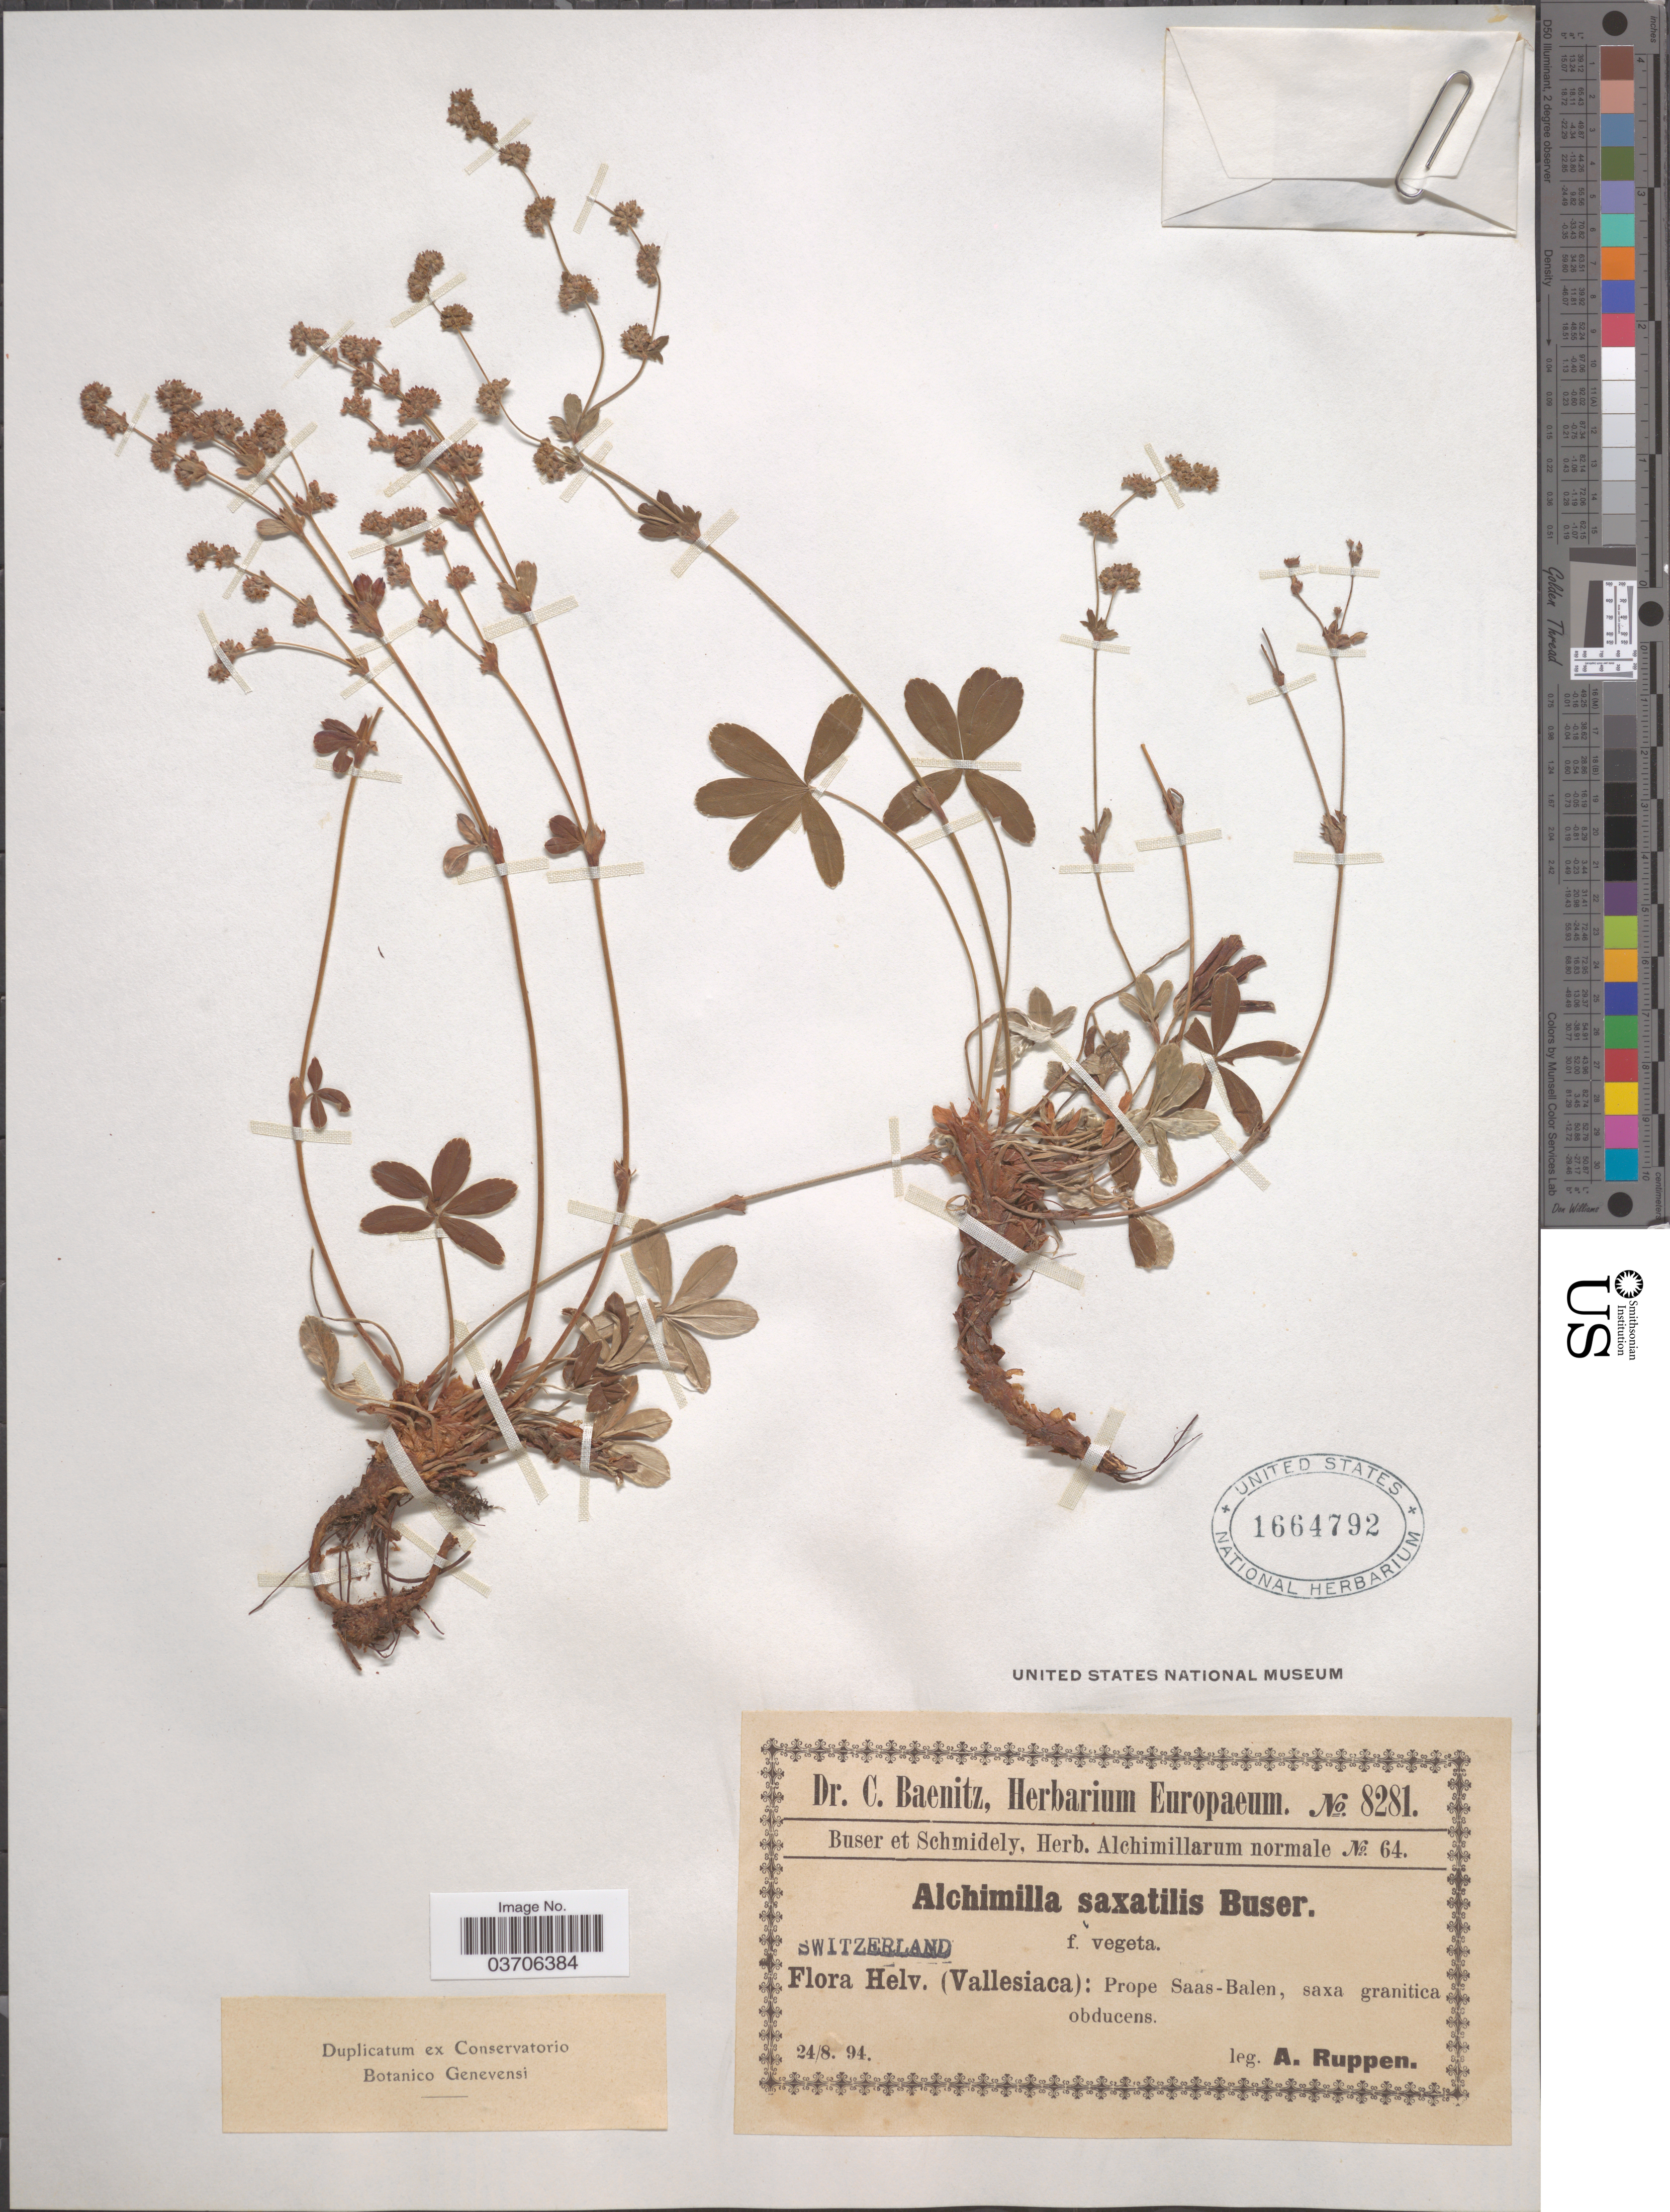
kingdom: Plantae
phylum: Tracheophyta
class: Magnoliopsida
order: Rosales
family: Rosaceae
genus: Alchemilla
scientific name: Alchemilla saxatilis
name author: Buser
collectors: A. Ruppen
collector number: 8281/64?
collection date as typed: Transcribed d/m/y: 24/8/94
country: Switzerland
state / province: Valais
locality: Helv. (Vallesiaca): prope Saas-Balen.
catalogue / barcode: US 1664792